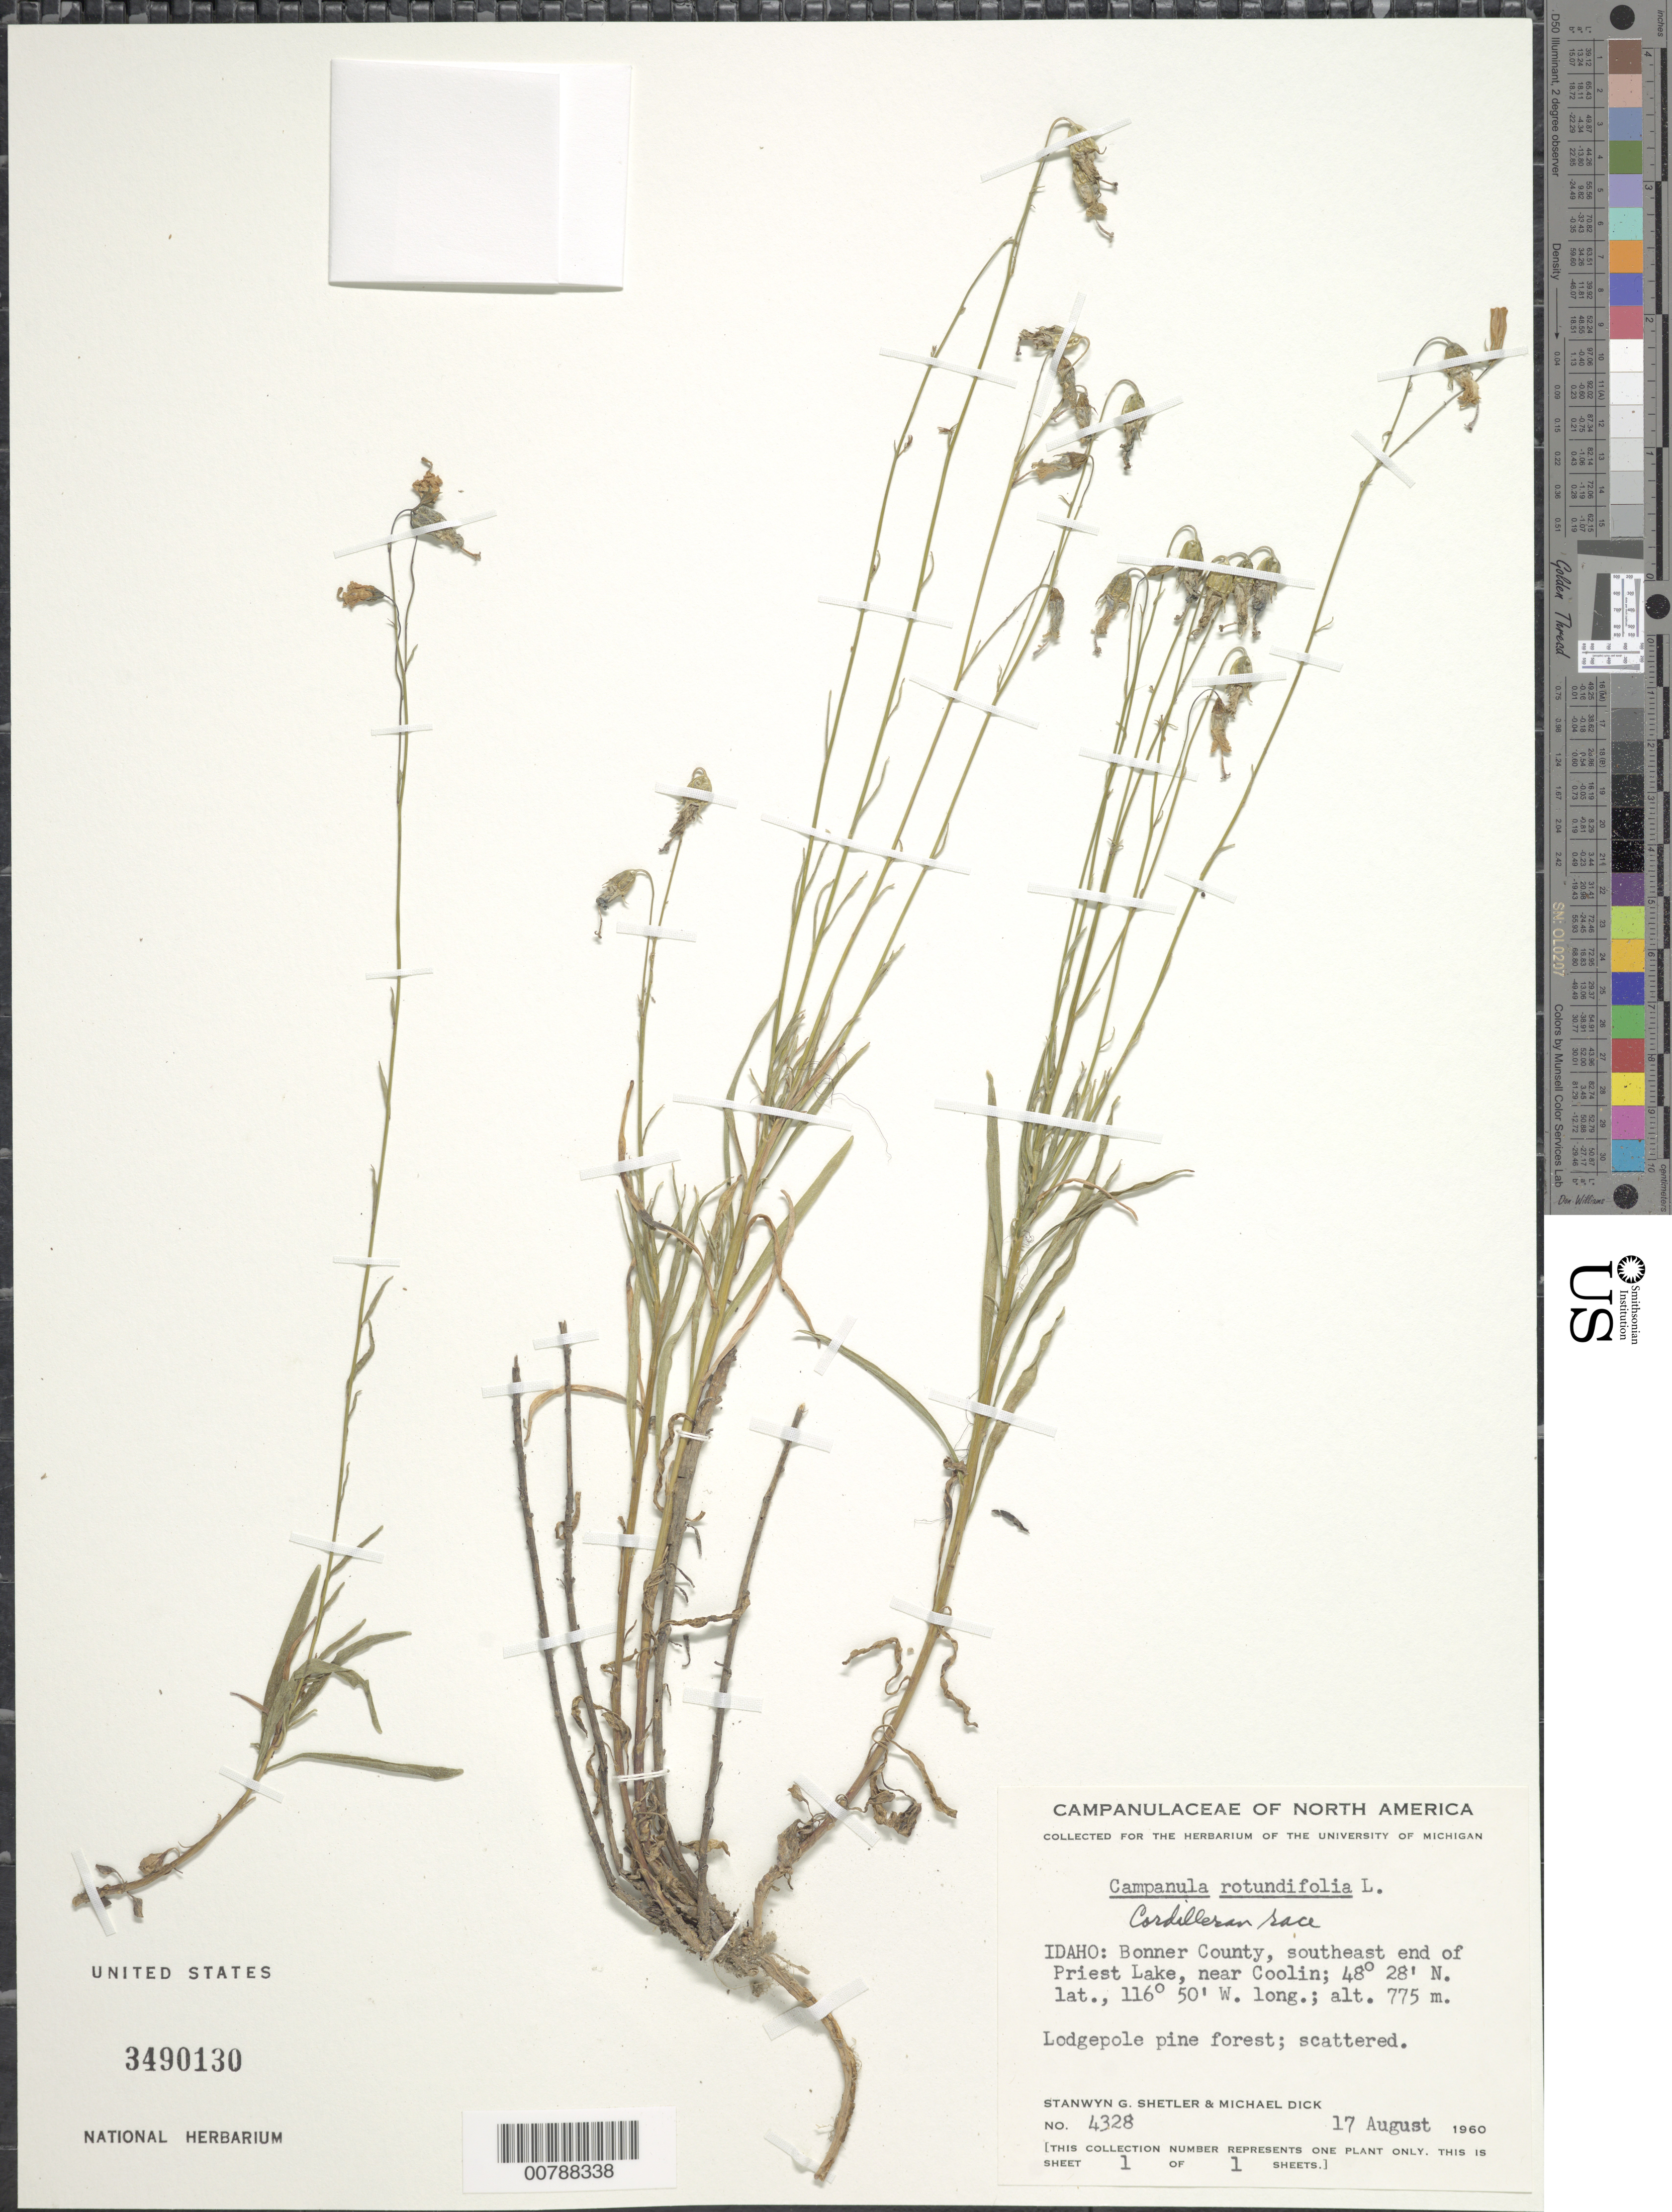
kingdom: Plantae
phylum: Tracheophyta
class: Magnoliopsida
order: Asterales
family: Campanulaceae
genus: Campanula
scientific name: Campanula rotundifolia L. Cordilleran race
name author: L.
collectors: S. Shetler & M. Dick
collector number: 4328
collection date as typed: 17 August 1960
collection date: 1960-08-17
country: United States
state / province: Idaho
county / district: Bonner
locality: Southeast end of Priest Lake, near Coolin.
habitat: Lodgepole pine forest; scattered.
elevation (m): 775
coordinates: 48 28 N, 116 50 W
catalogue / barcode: US 3490130